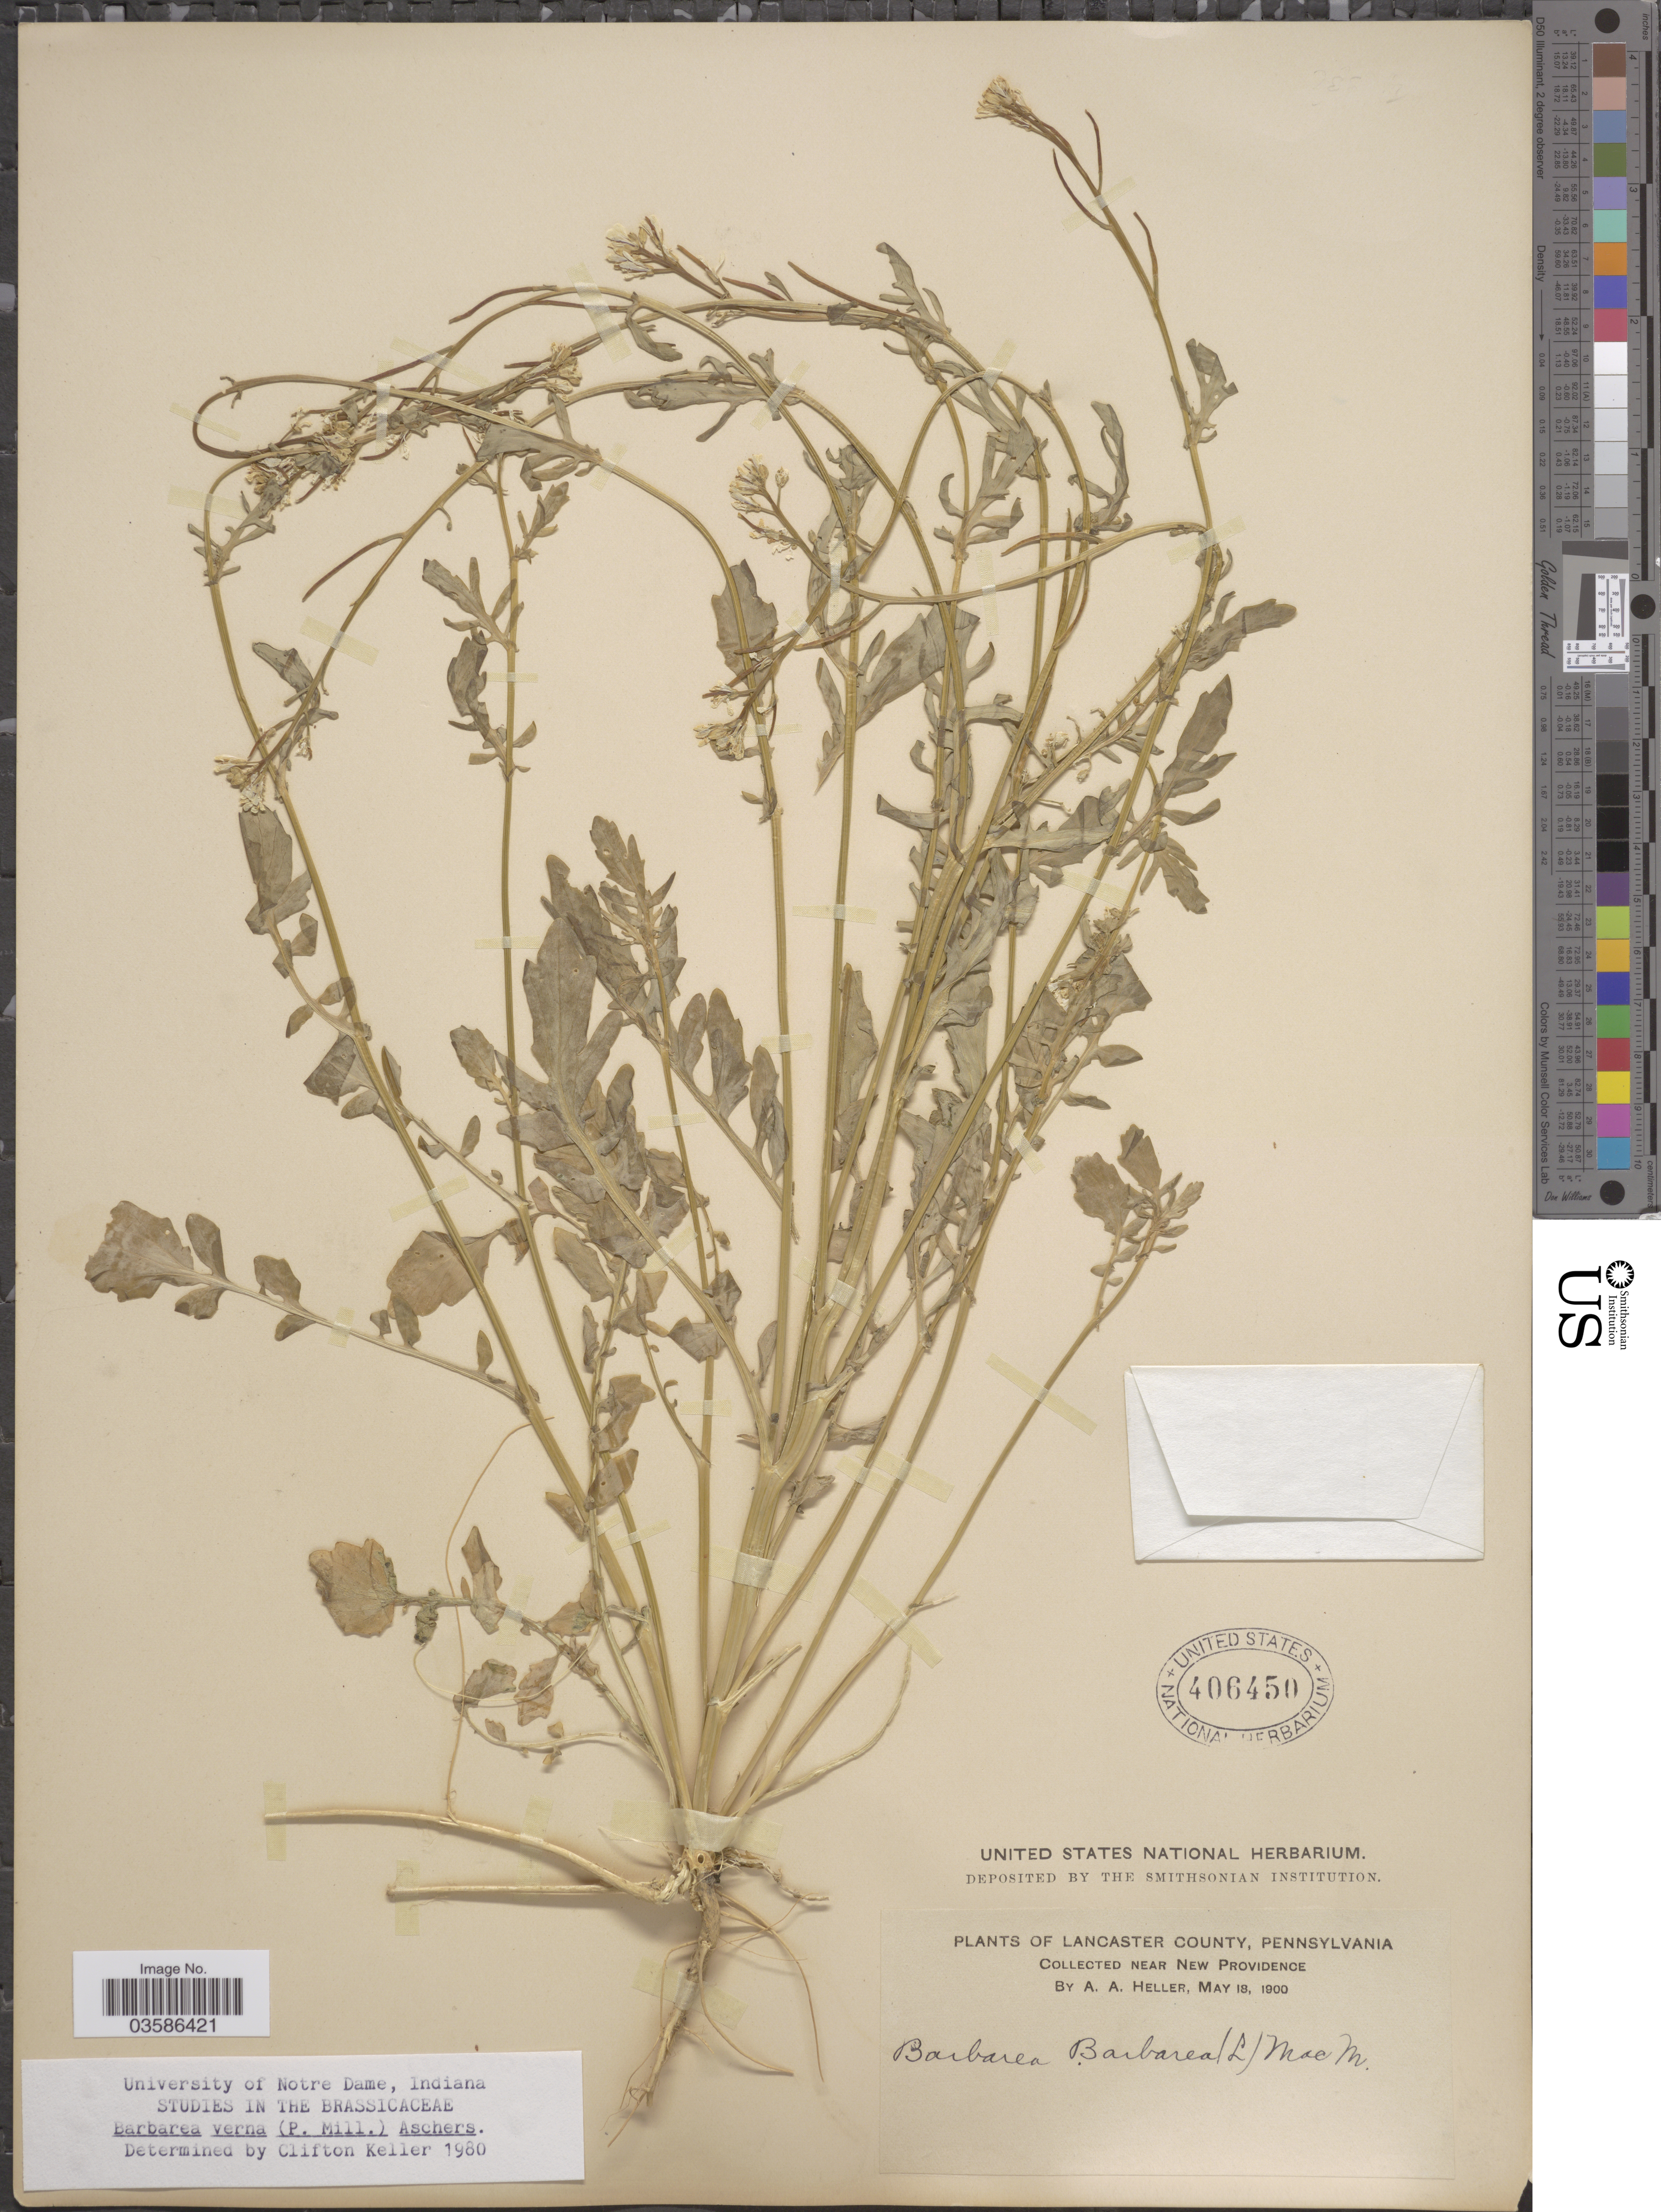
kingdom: Plantae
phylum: Tracheophyta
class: Magnoliopsida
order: Brassicales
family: Brassicaceae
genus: Barbarea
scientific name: Barbarea verna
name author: (Mill.) Asch.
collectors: A. A. Heller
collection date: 1900-05-18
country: United States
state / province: Pennsylvania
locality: Lancaster County. Near New Providence.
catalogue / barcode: US 406450